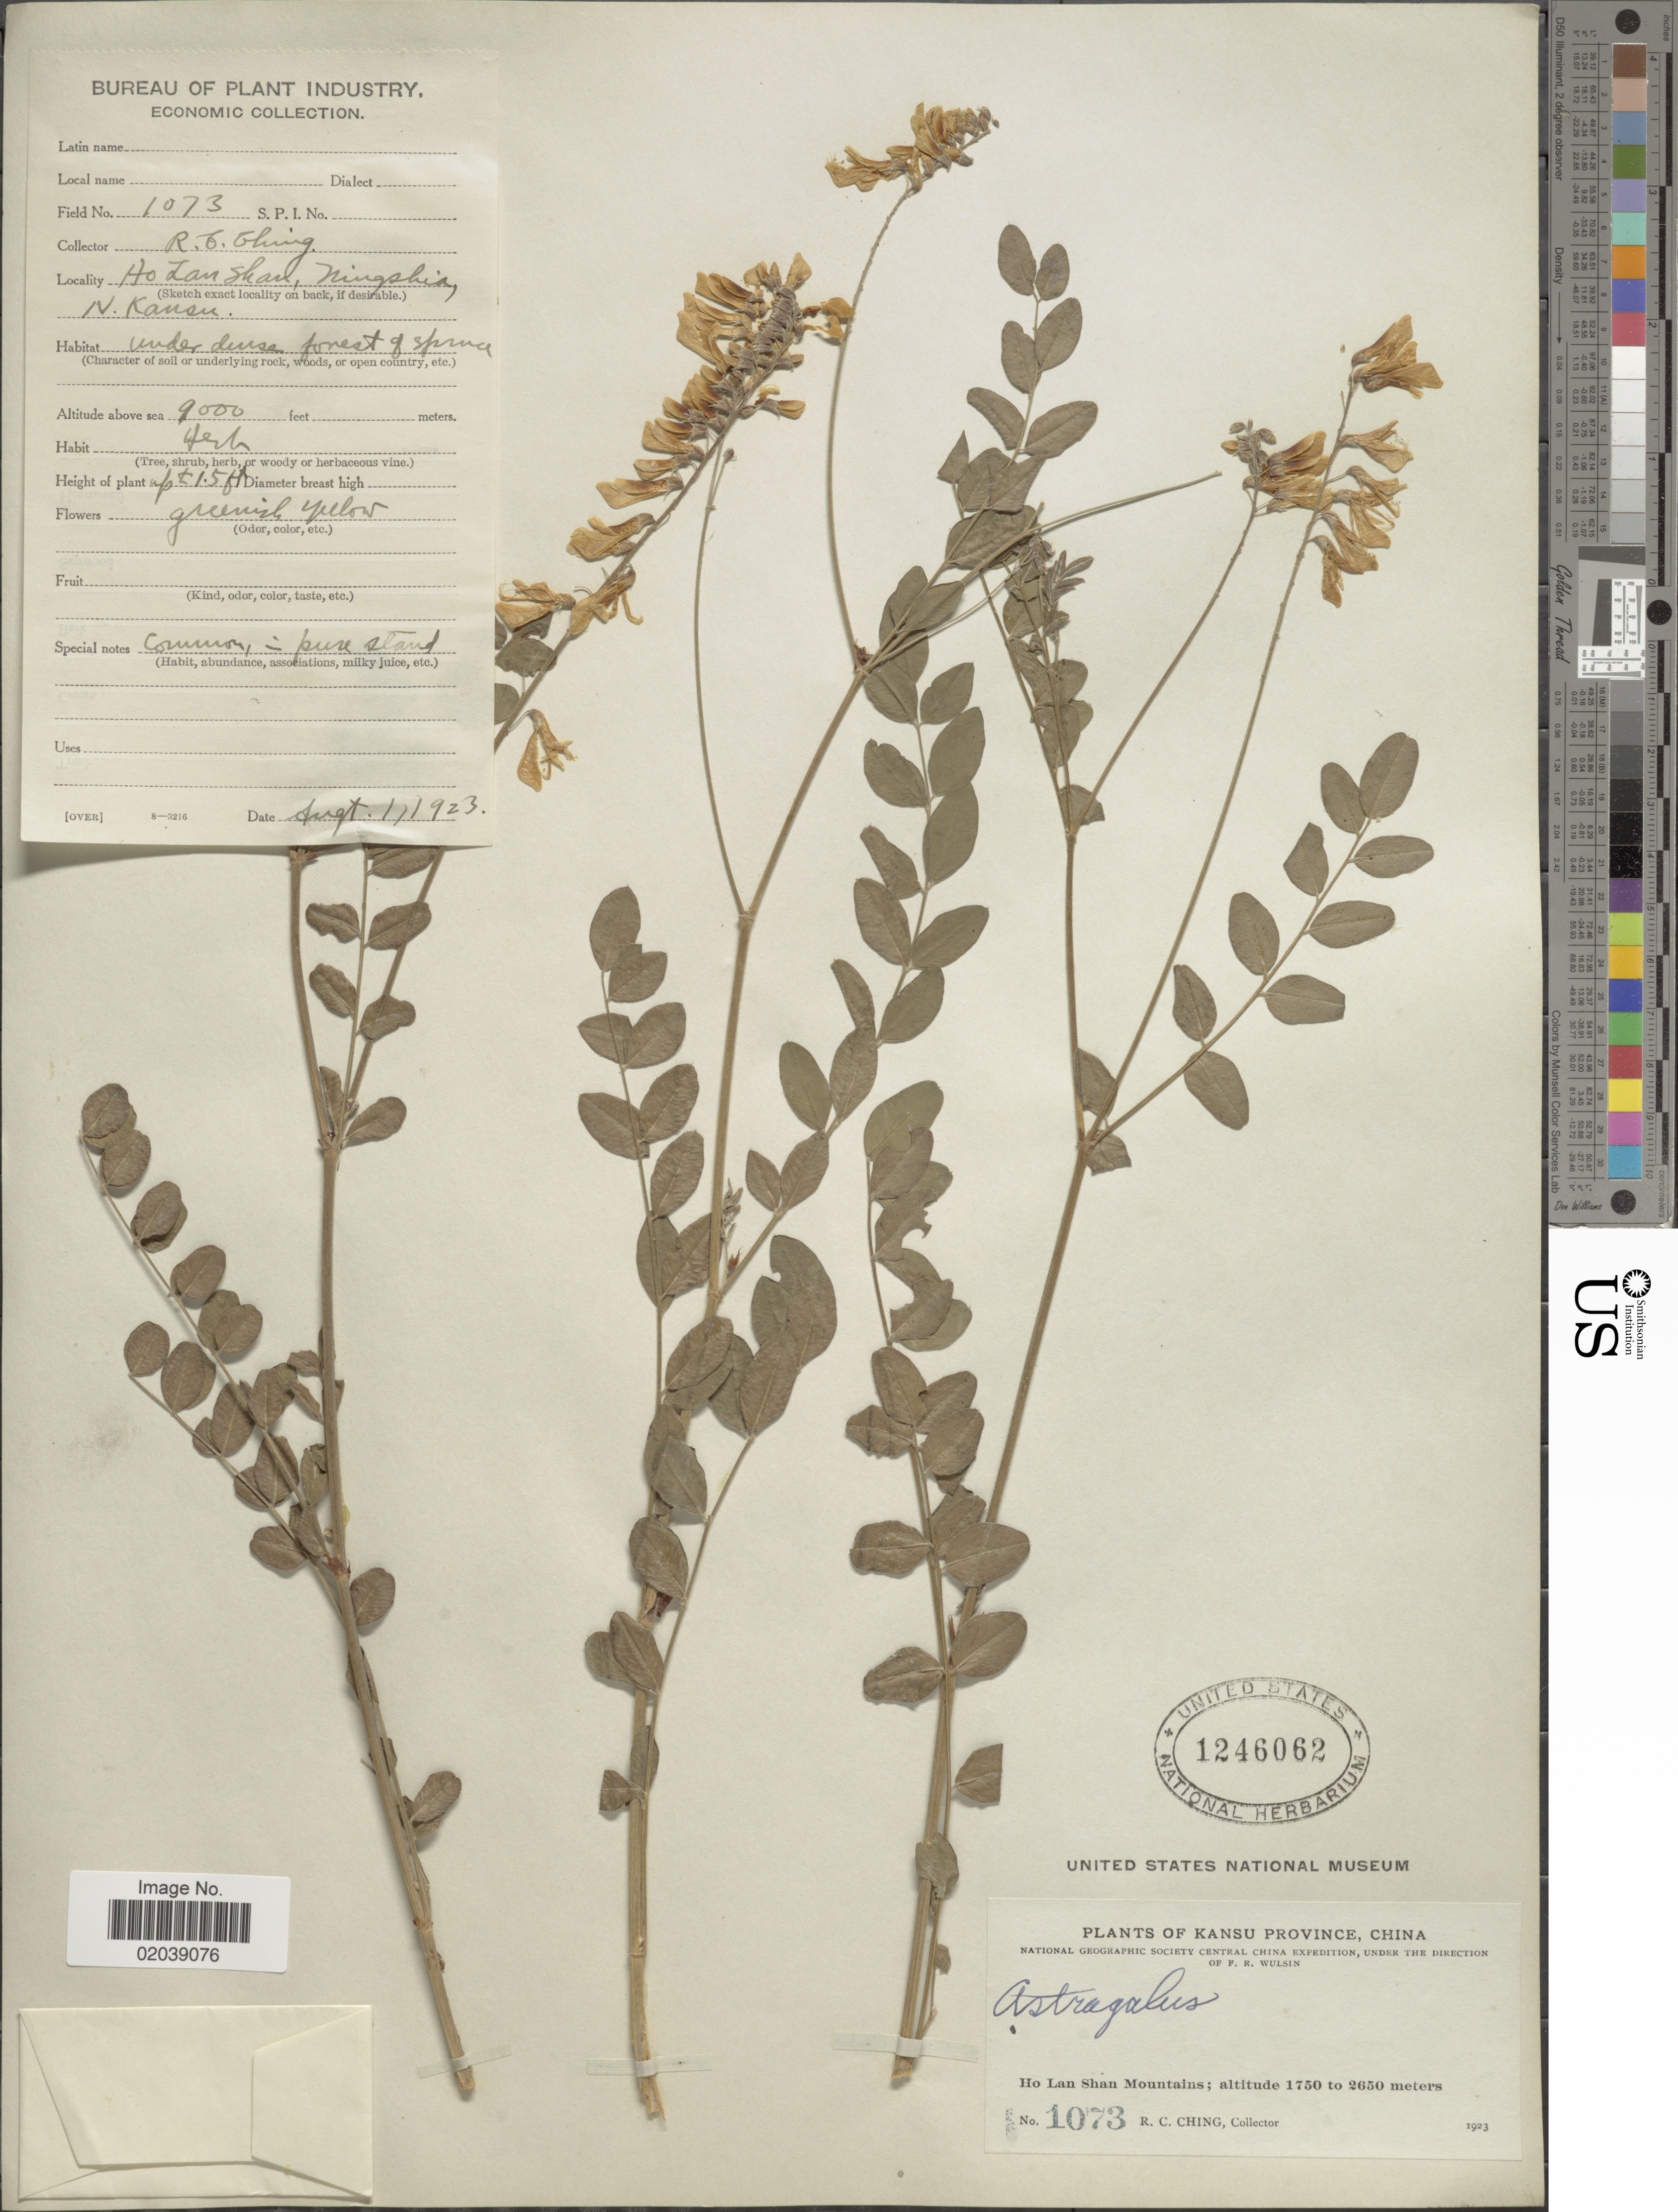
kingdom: Plantae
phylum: Tracheophyta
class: Magnoliopsida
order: Fabales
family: Fabaceae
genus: Astragalus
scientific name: Astragalus sp.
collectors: R. C. Ching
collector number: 1073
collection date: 1923-08-01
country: China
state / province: Gansu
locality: Kansu Province, China, Ho Lan Shan Mountains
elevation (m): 2743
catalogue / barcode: US 1246062